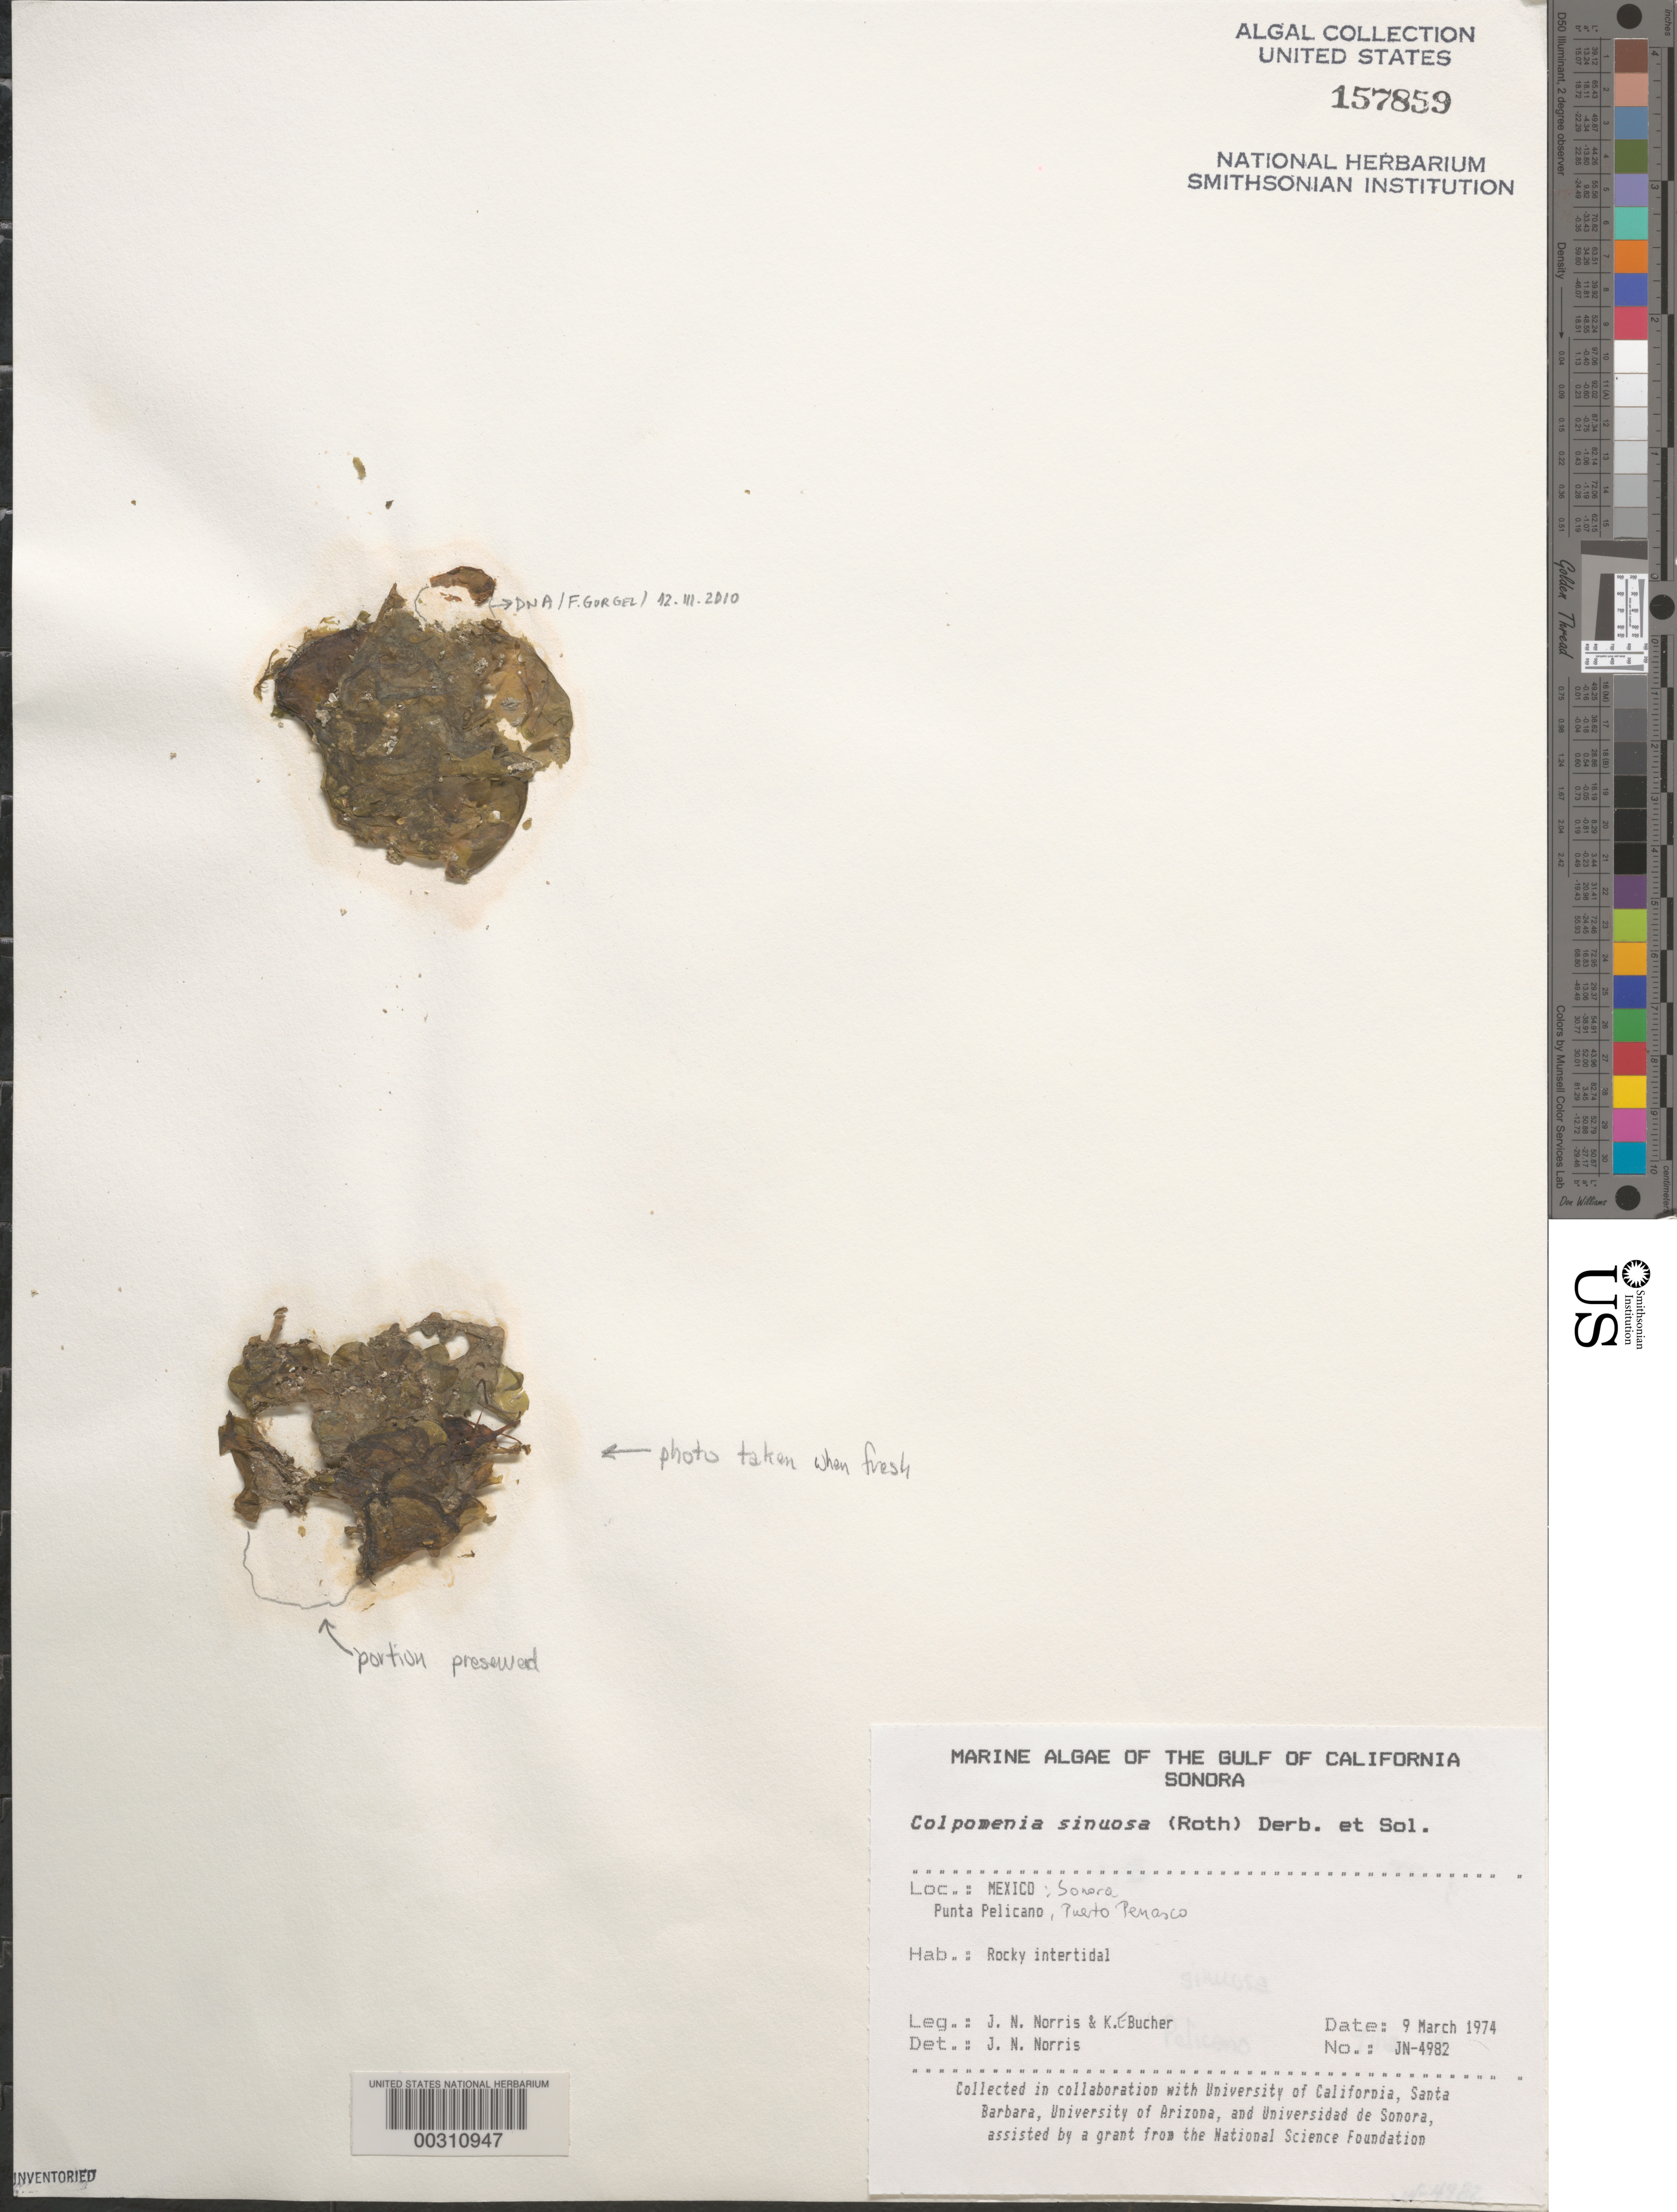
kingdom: Chromista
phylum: Ochrophyta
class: Phaeophyceae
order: Scytosiphonales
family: Scytosiphonaceae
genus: Colpomenia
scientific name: Colpomenia sinuosa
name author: (K. Mert. ex Roth) Derbes & Solier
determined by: Norris, James N.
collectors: J. N. Norris & K. E. Bucher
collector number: JN-4982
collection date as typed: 09 Mar 1974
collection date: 1974-03-09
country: Mexico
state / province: Sonora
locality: Punta Pelicano, Puerto Penasco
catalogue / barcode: US 157859